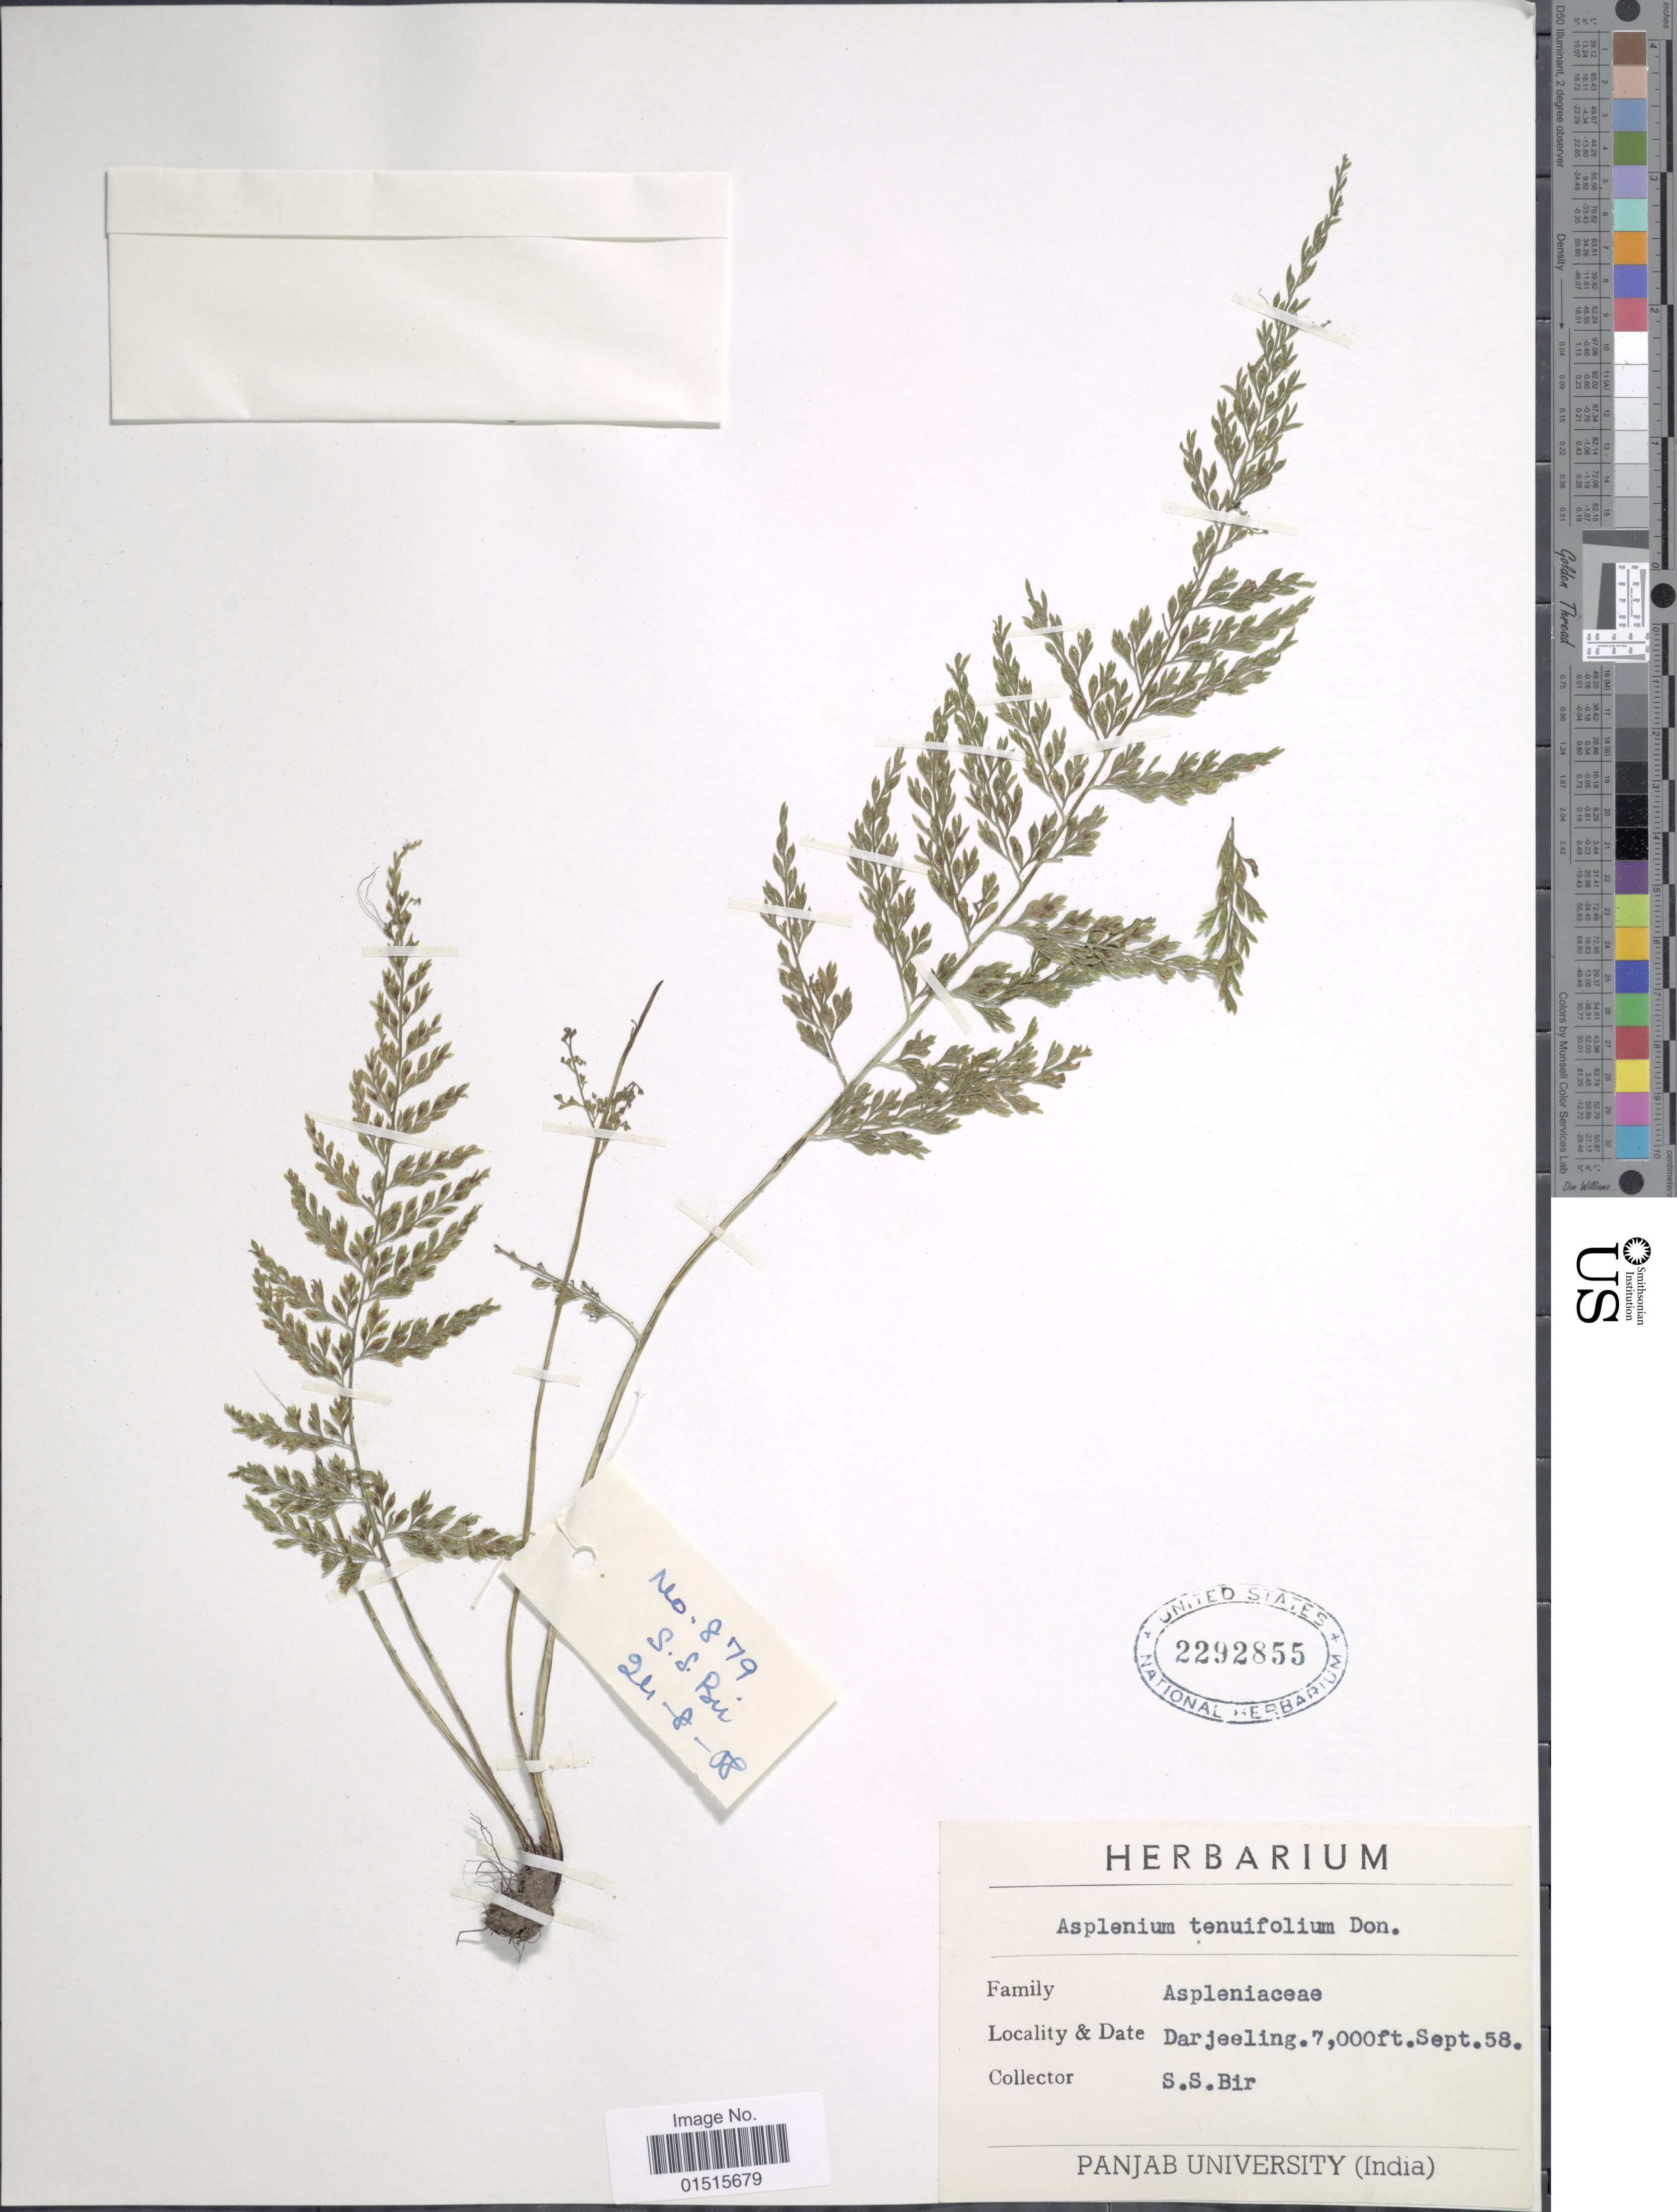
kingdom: Plantae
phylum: Tracheophyta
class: Polypodiopsida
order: Polypodiales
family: Aspleniaceae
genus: Asplenium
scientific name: Asplenium tenuifolium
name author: D. Don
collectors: S. S. Bir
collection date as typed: Transcribed d/m/y: /9/58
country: India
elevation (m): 2134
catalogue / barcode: US 2292855